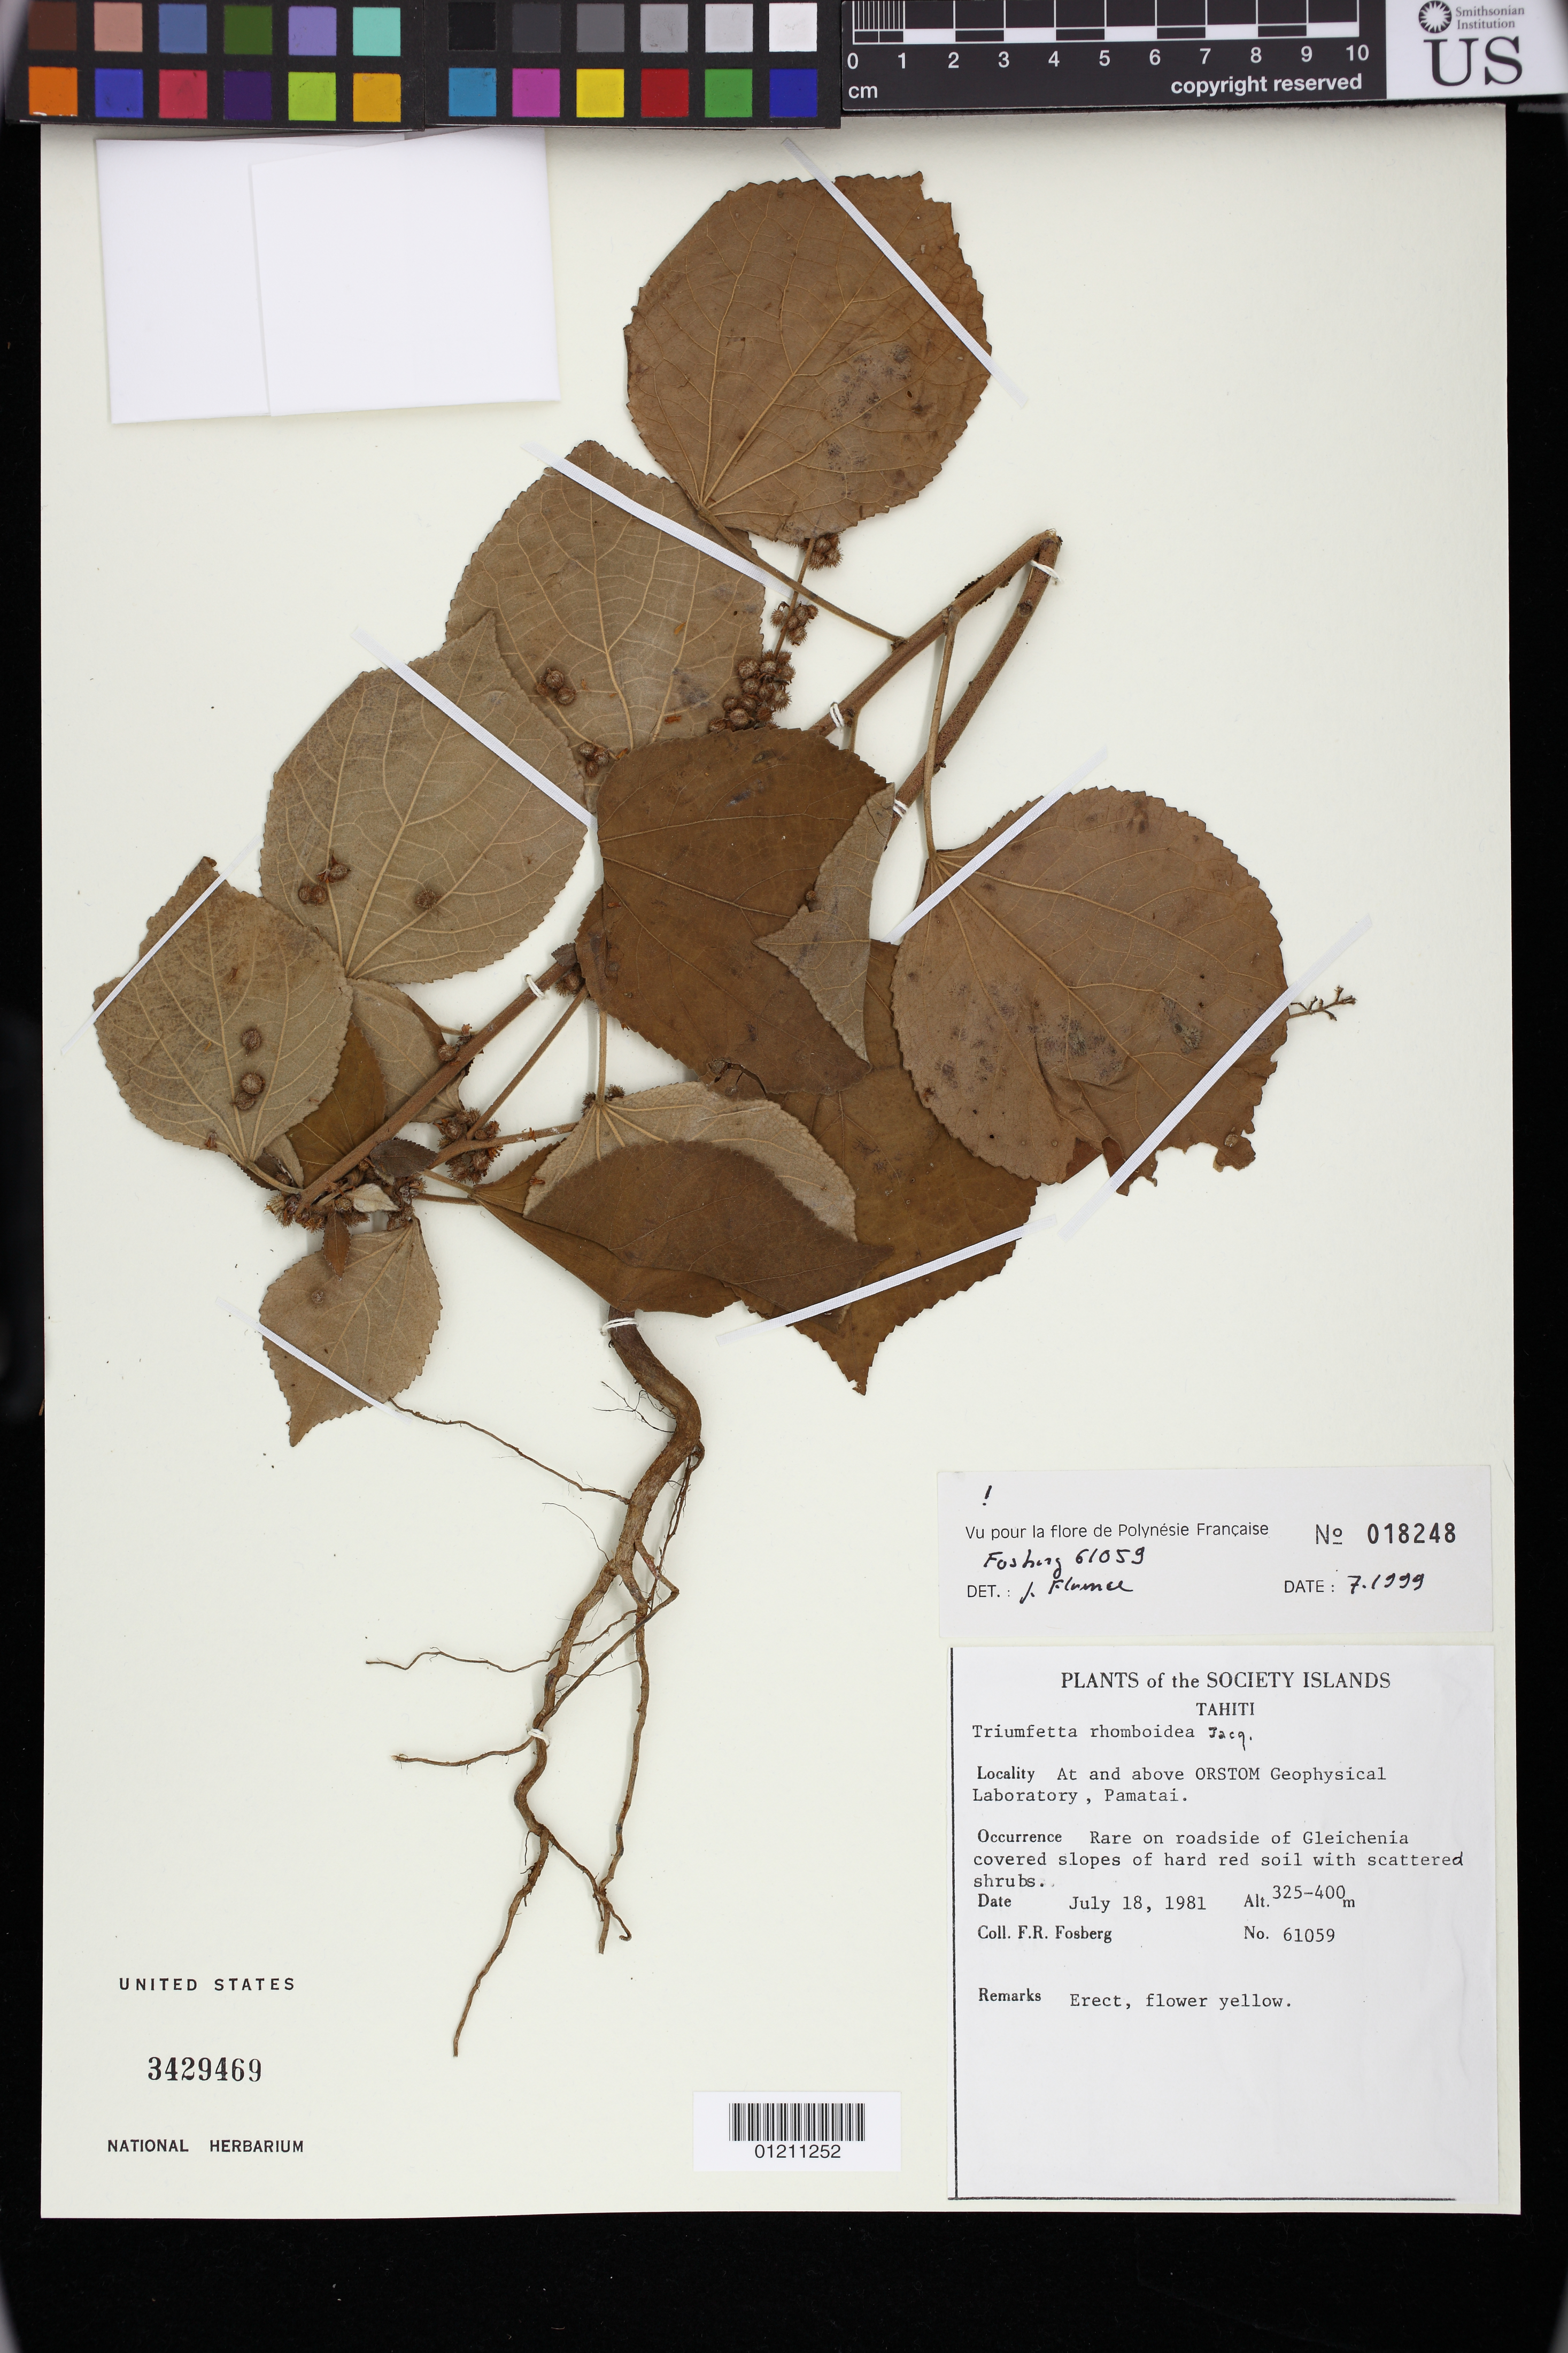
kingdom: Plantae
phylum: Tracheophyta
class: Magnoliopsida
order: Malvales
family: Malvaceae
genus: Triumfetta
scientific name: Triumfetta rhomboidea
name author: Jacq.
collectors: F. R. Fosberg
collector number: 61059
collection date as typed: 18 Jul 1981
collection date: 1981-07-18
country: French Polynesia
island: Tahiti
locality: Society Islands, Tahiti. At and above ORSTOM Geophysical Laboratory, Pamatai.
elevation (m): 325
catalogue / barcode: US 3429469